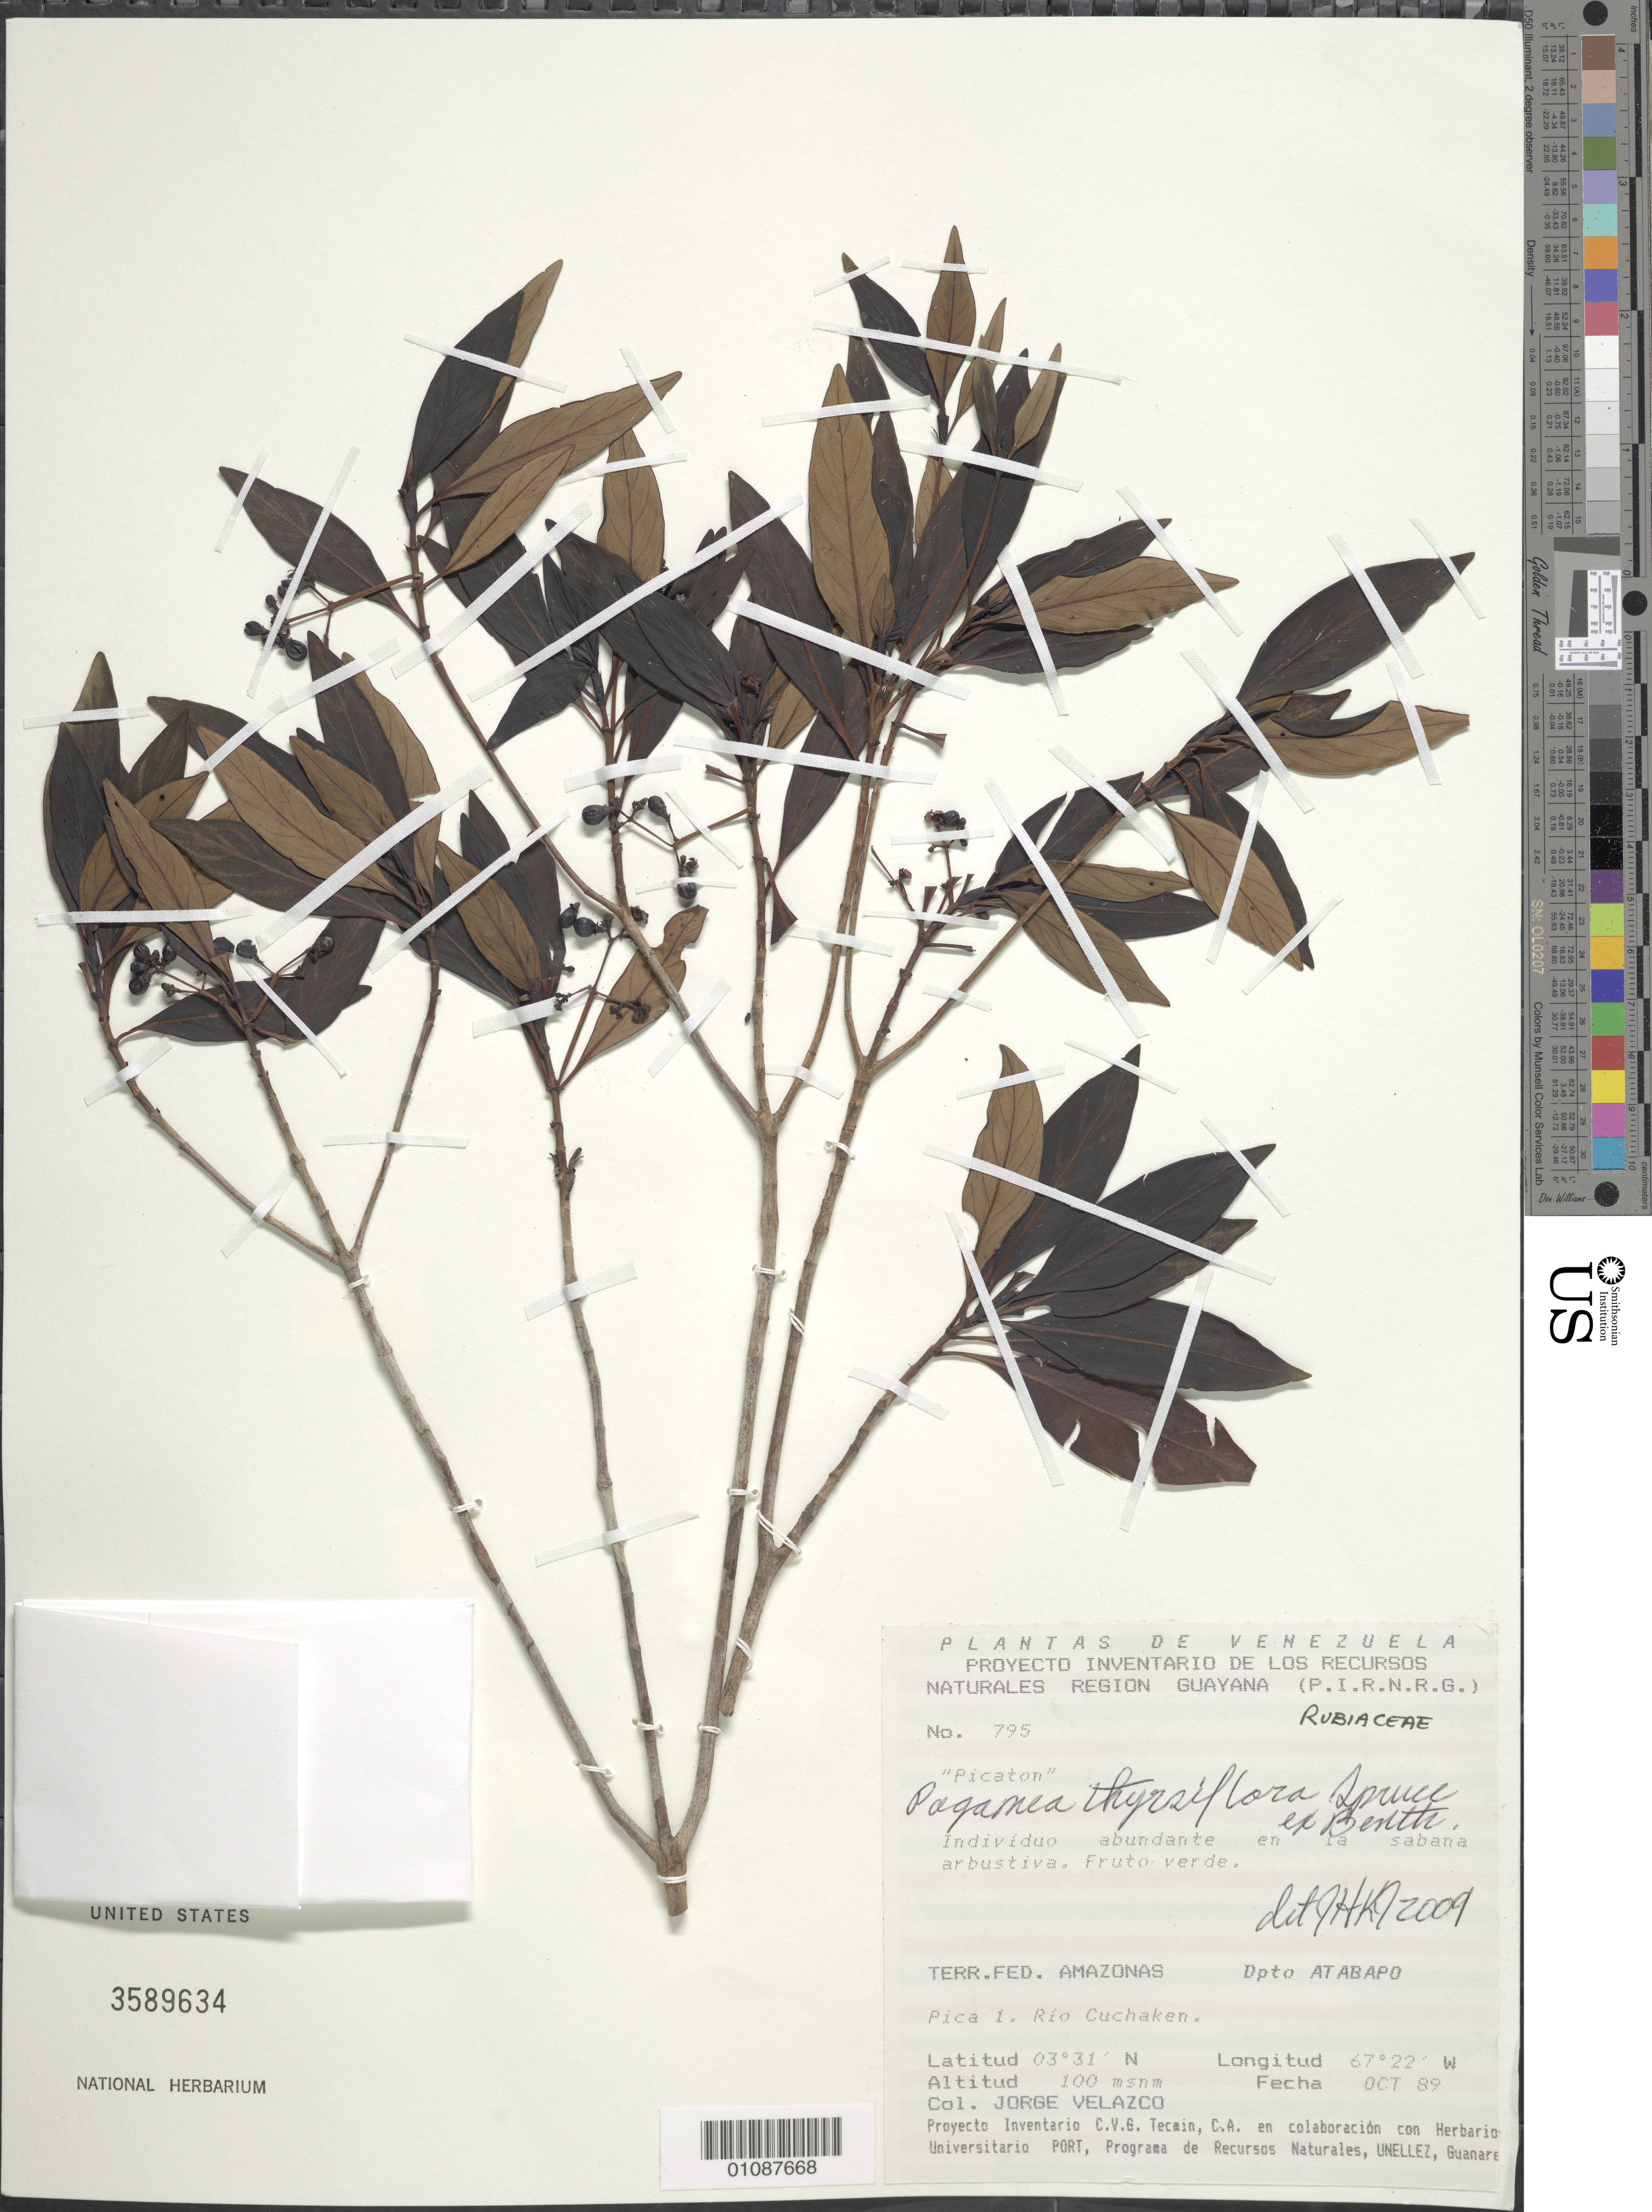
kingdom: Plantae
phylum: Tracheophyta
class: Magnoliopsida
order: Gentianales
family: Rubiaceae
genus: Pagamea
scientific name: Pagamea thyrsiflora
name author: Spruce ex Benth.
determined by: Kirkbride, J. H.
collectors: J. Velazco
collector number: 795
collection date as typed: Oct-89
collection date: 1989-10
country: Venezuela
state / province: Amazonas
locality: Pica 1. Río Cuchaken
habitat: Sabana arbustiva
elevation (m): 100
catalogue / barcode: US 3589634